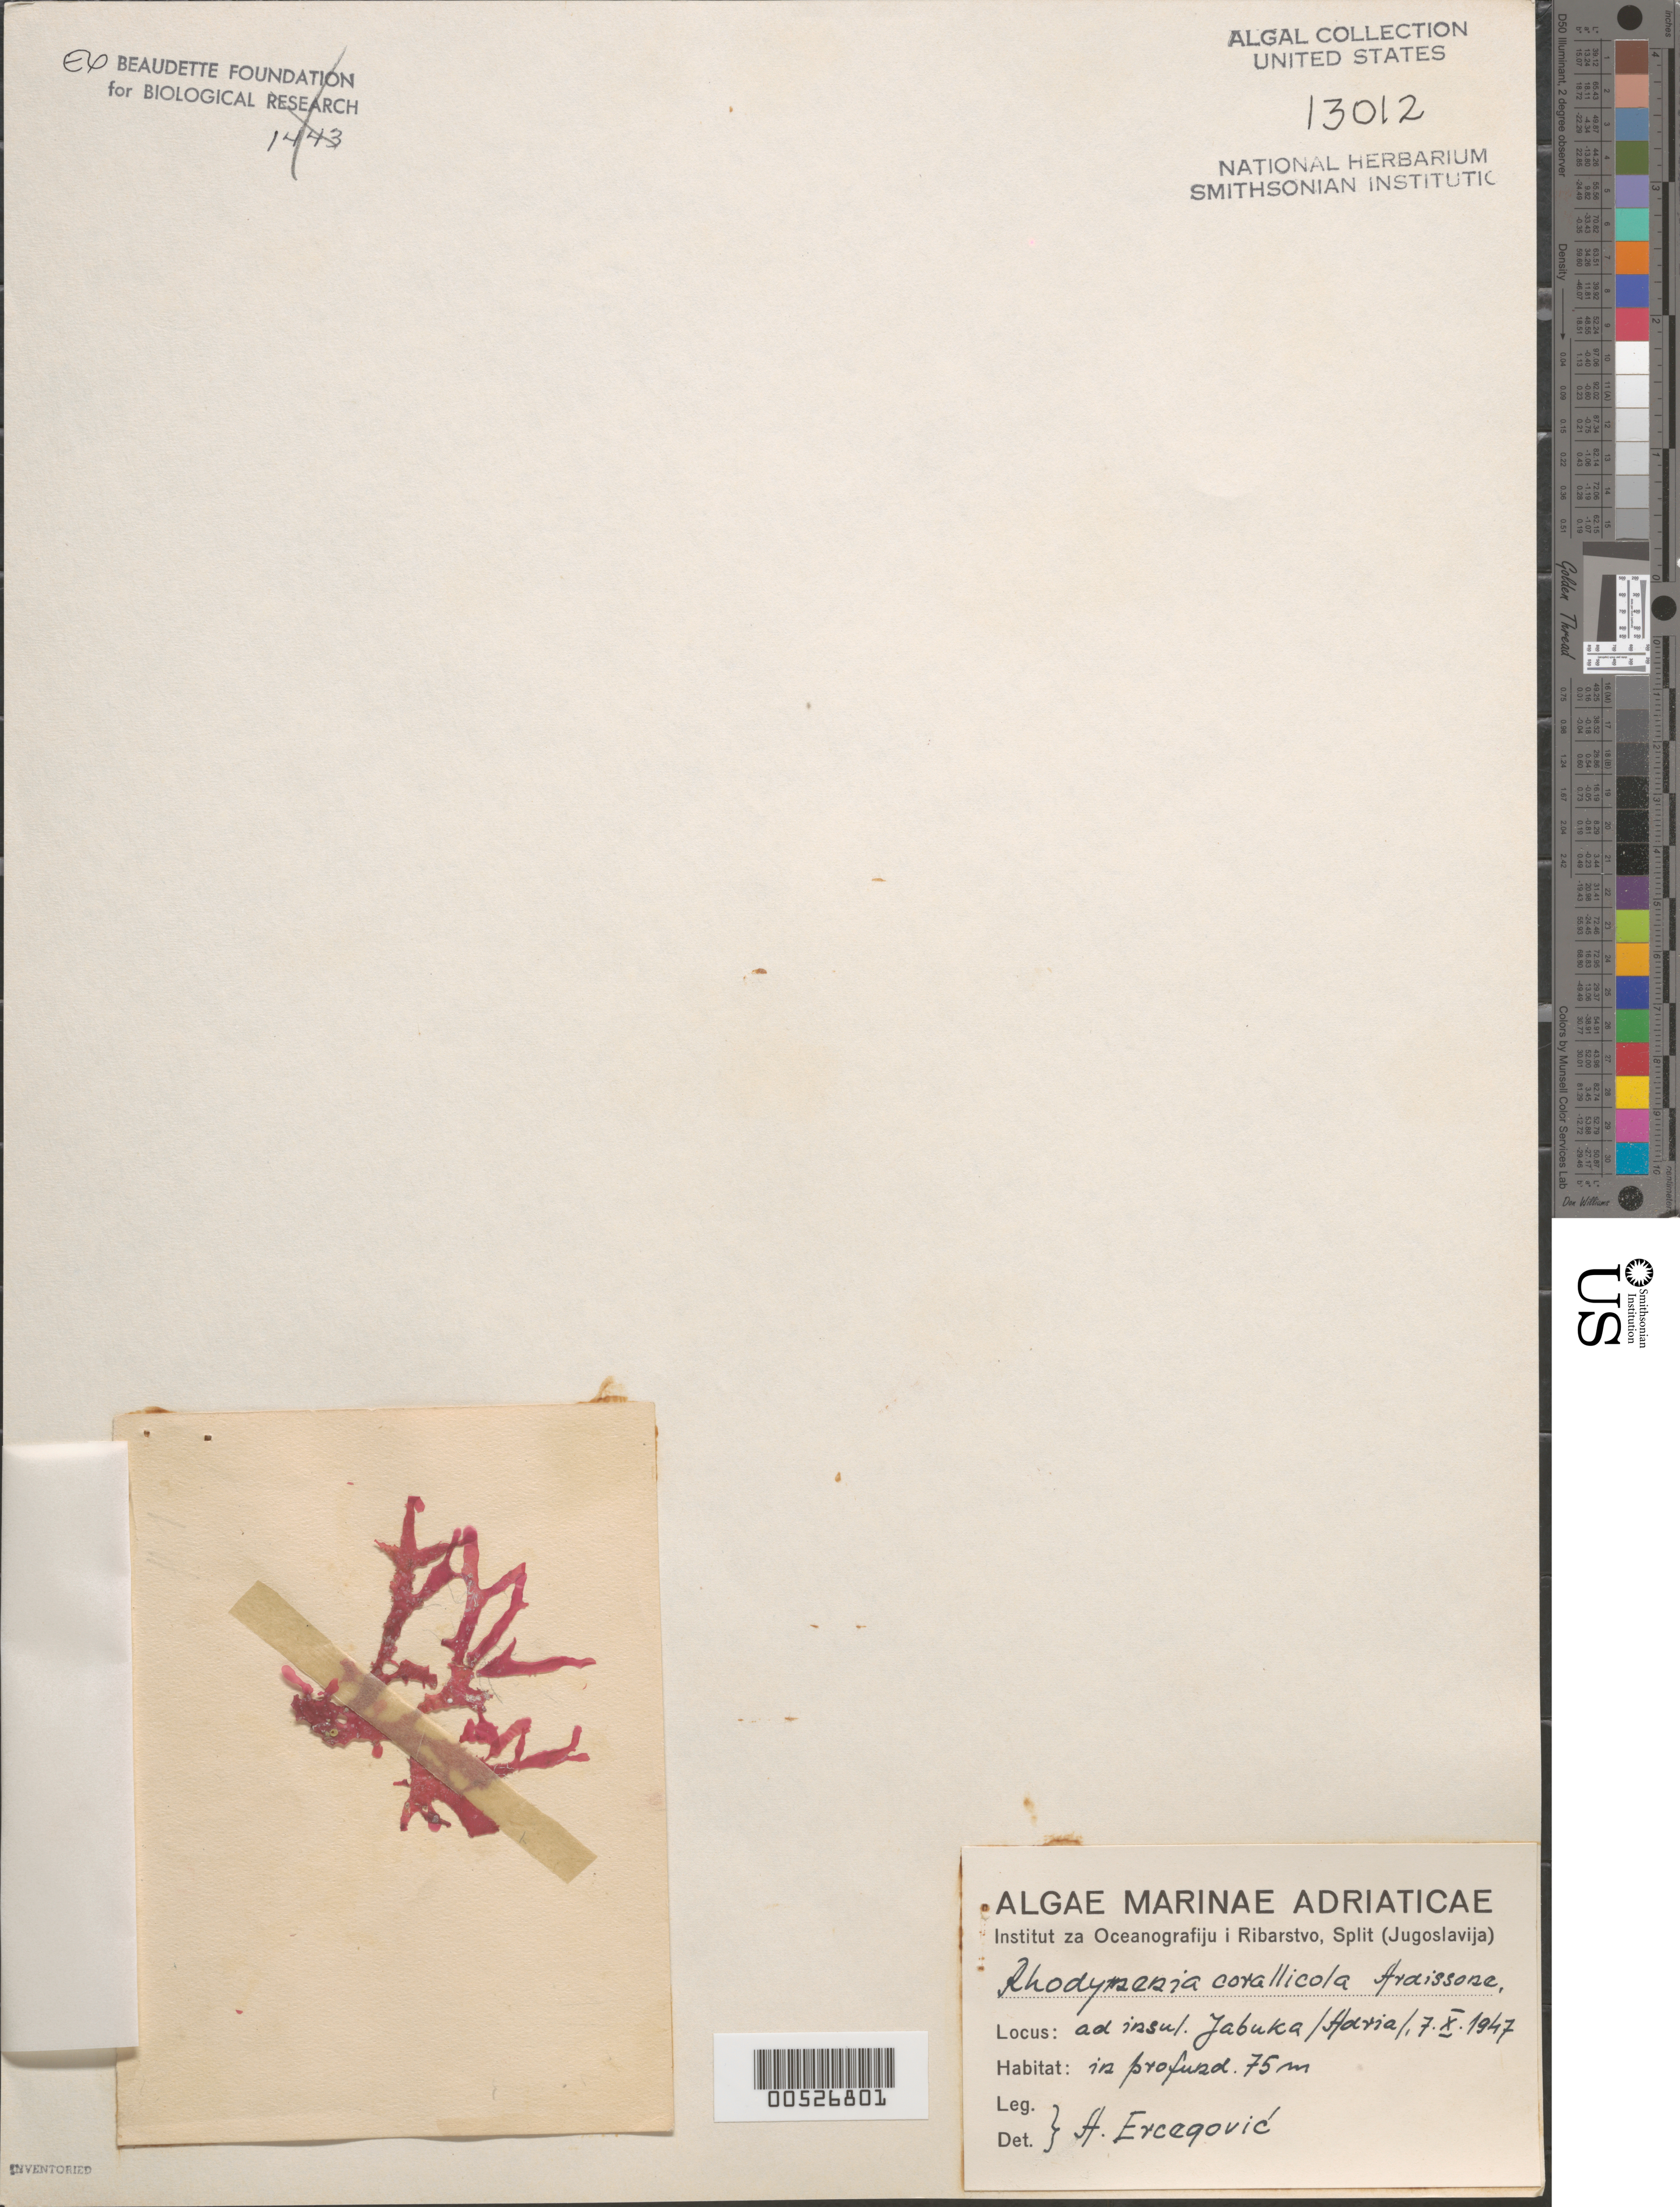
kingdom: Plantae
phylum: Rhodophyta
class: Florideophyceae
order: Gracilariales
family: Gracilariaceae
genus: Gracilaria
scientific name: Gracilaria corallicola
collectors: A. Ercegovic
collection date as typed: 07 Oct 1947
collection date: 1947-10-07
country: Croatia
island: Jabuka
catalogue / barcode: US 13012